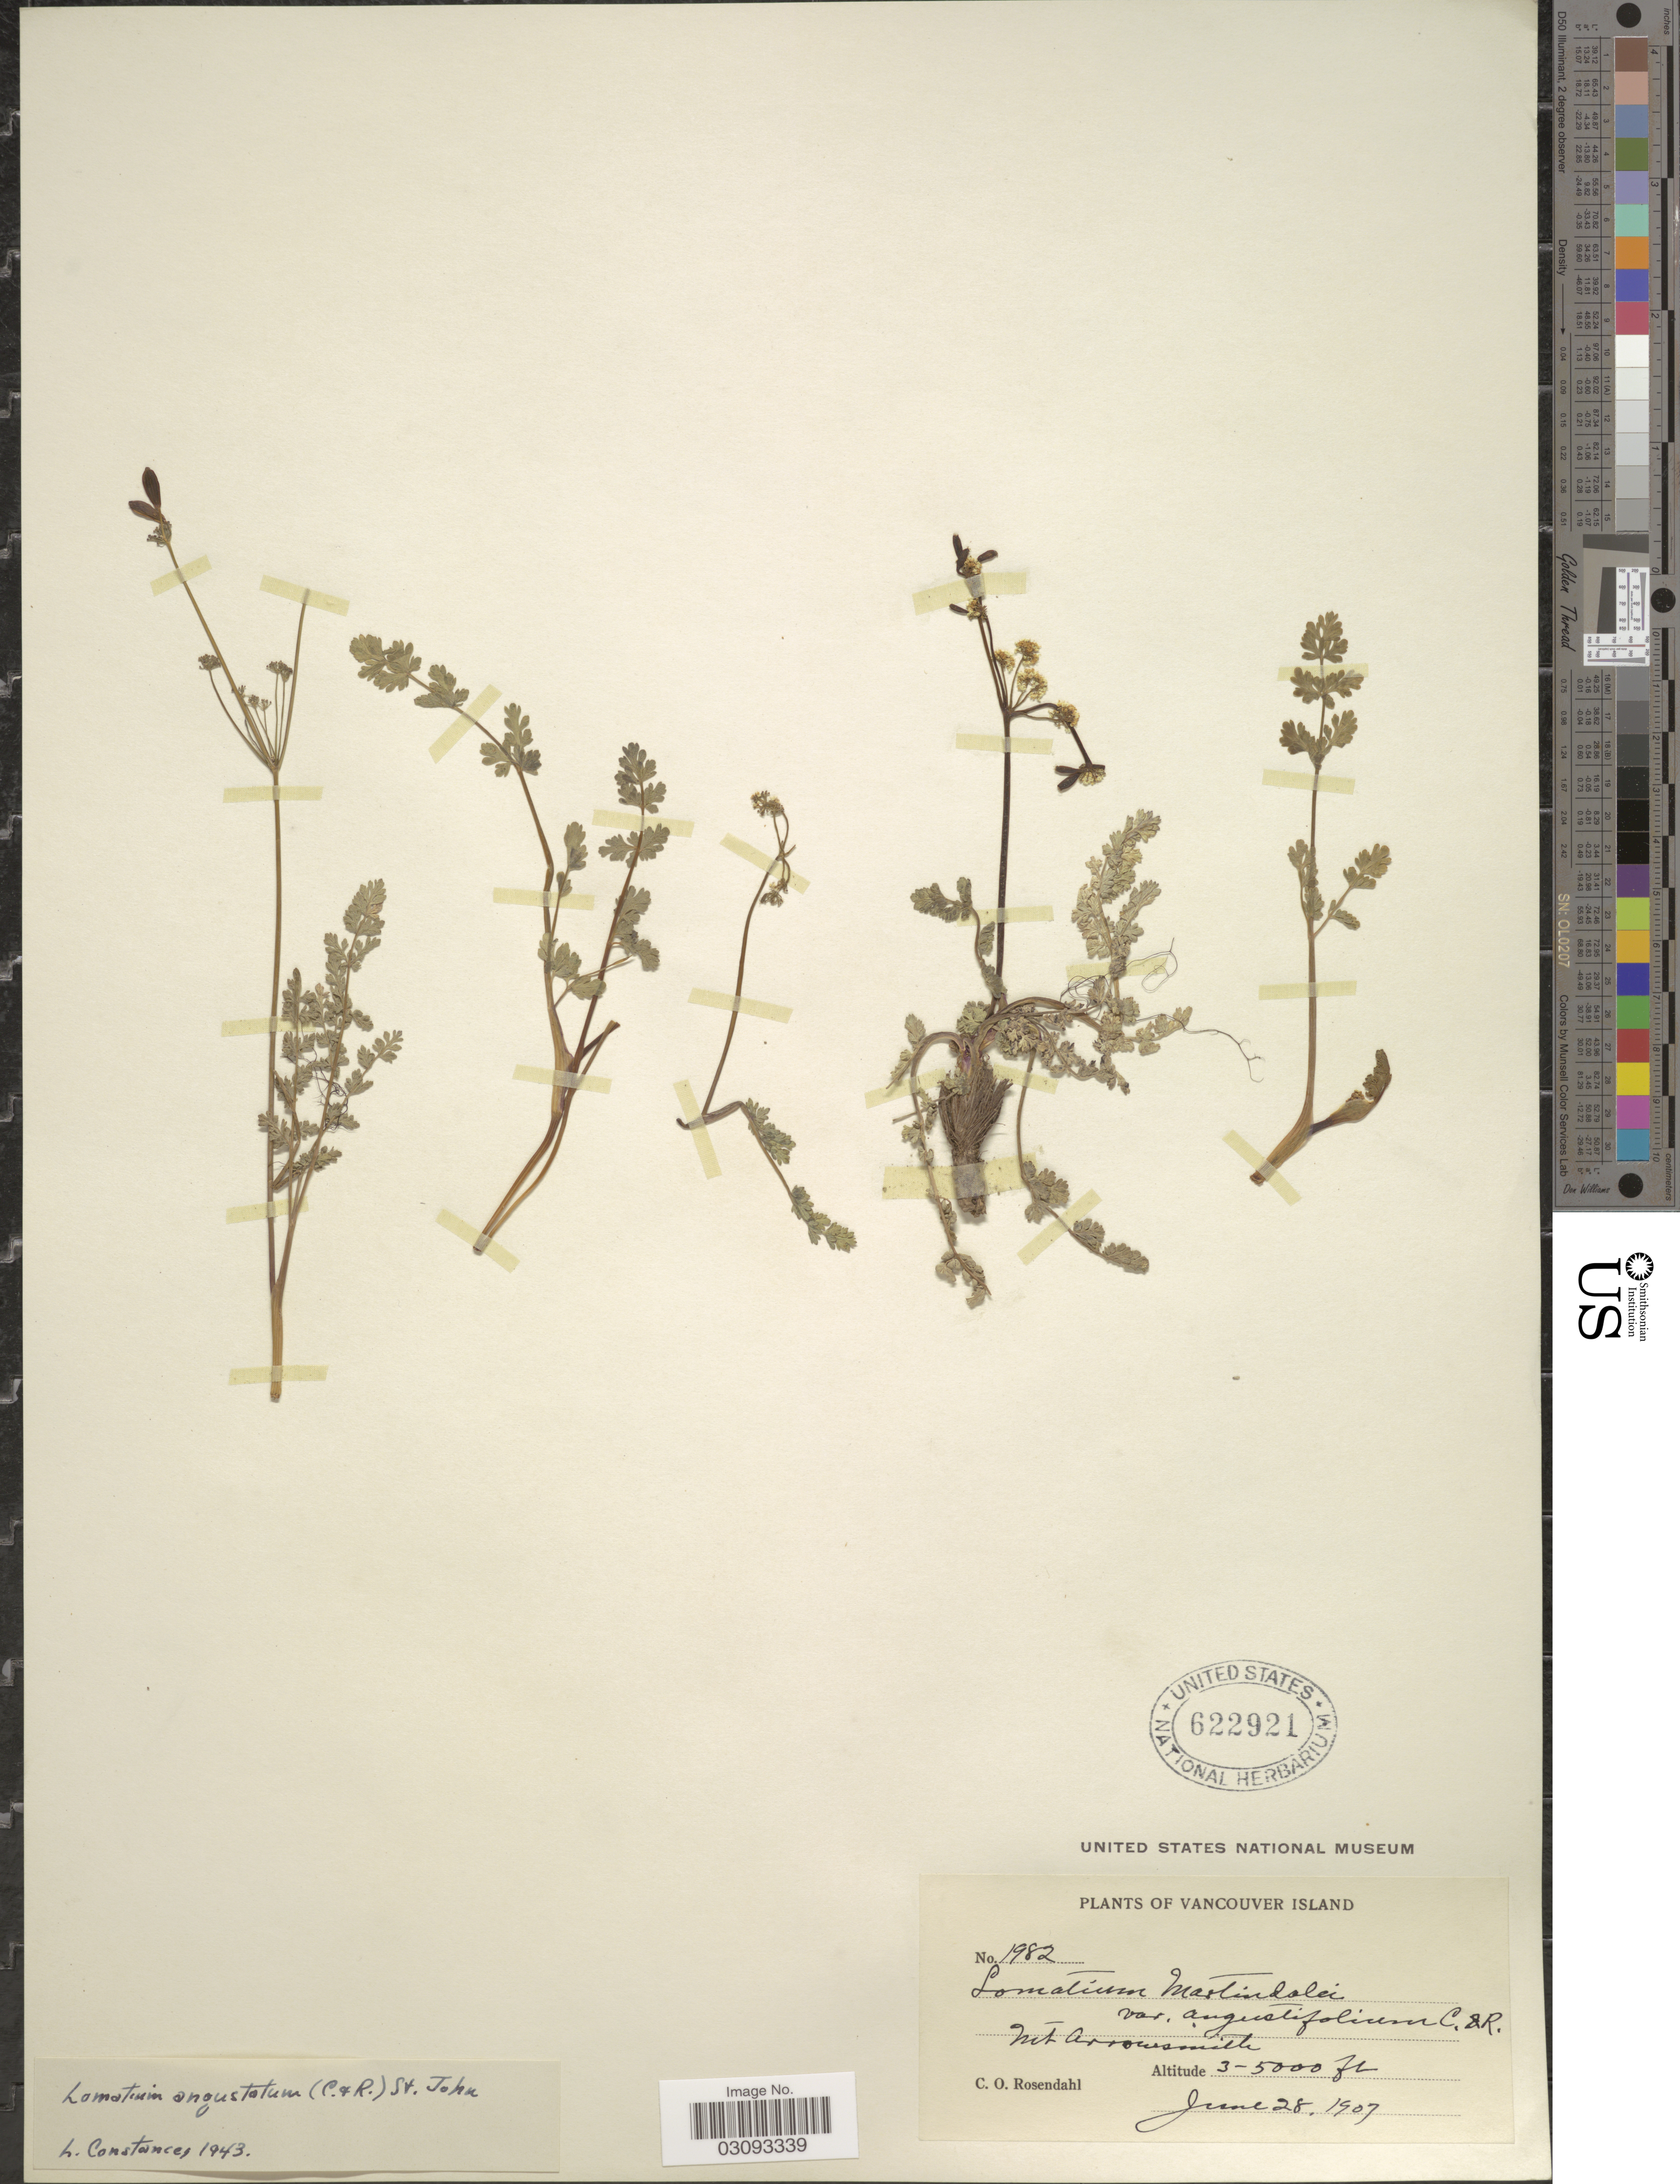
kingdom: Plantae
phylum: Tracheophyta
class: Magnoliopsida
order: Apiales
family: Apiaceae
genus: Lomatium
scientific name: Lomatium angustatum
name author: (J.M. Coult. & Rose) H. St. John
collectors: C. O. Rosendahl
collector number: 1982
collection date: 1907-06-28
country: Canada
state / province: British Columbia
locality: Vancouver Island. Mt. Arrowsmith.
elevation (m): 914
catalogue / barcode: US 622921